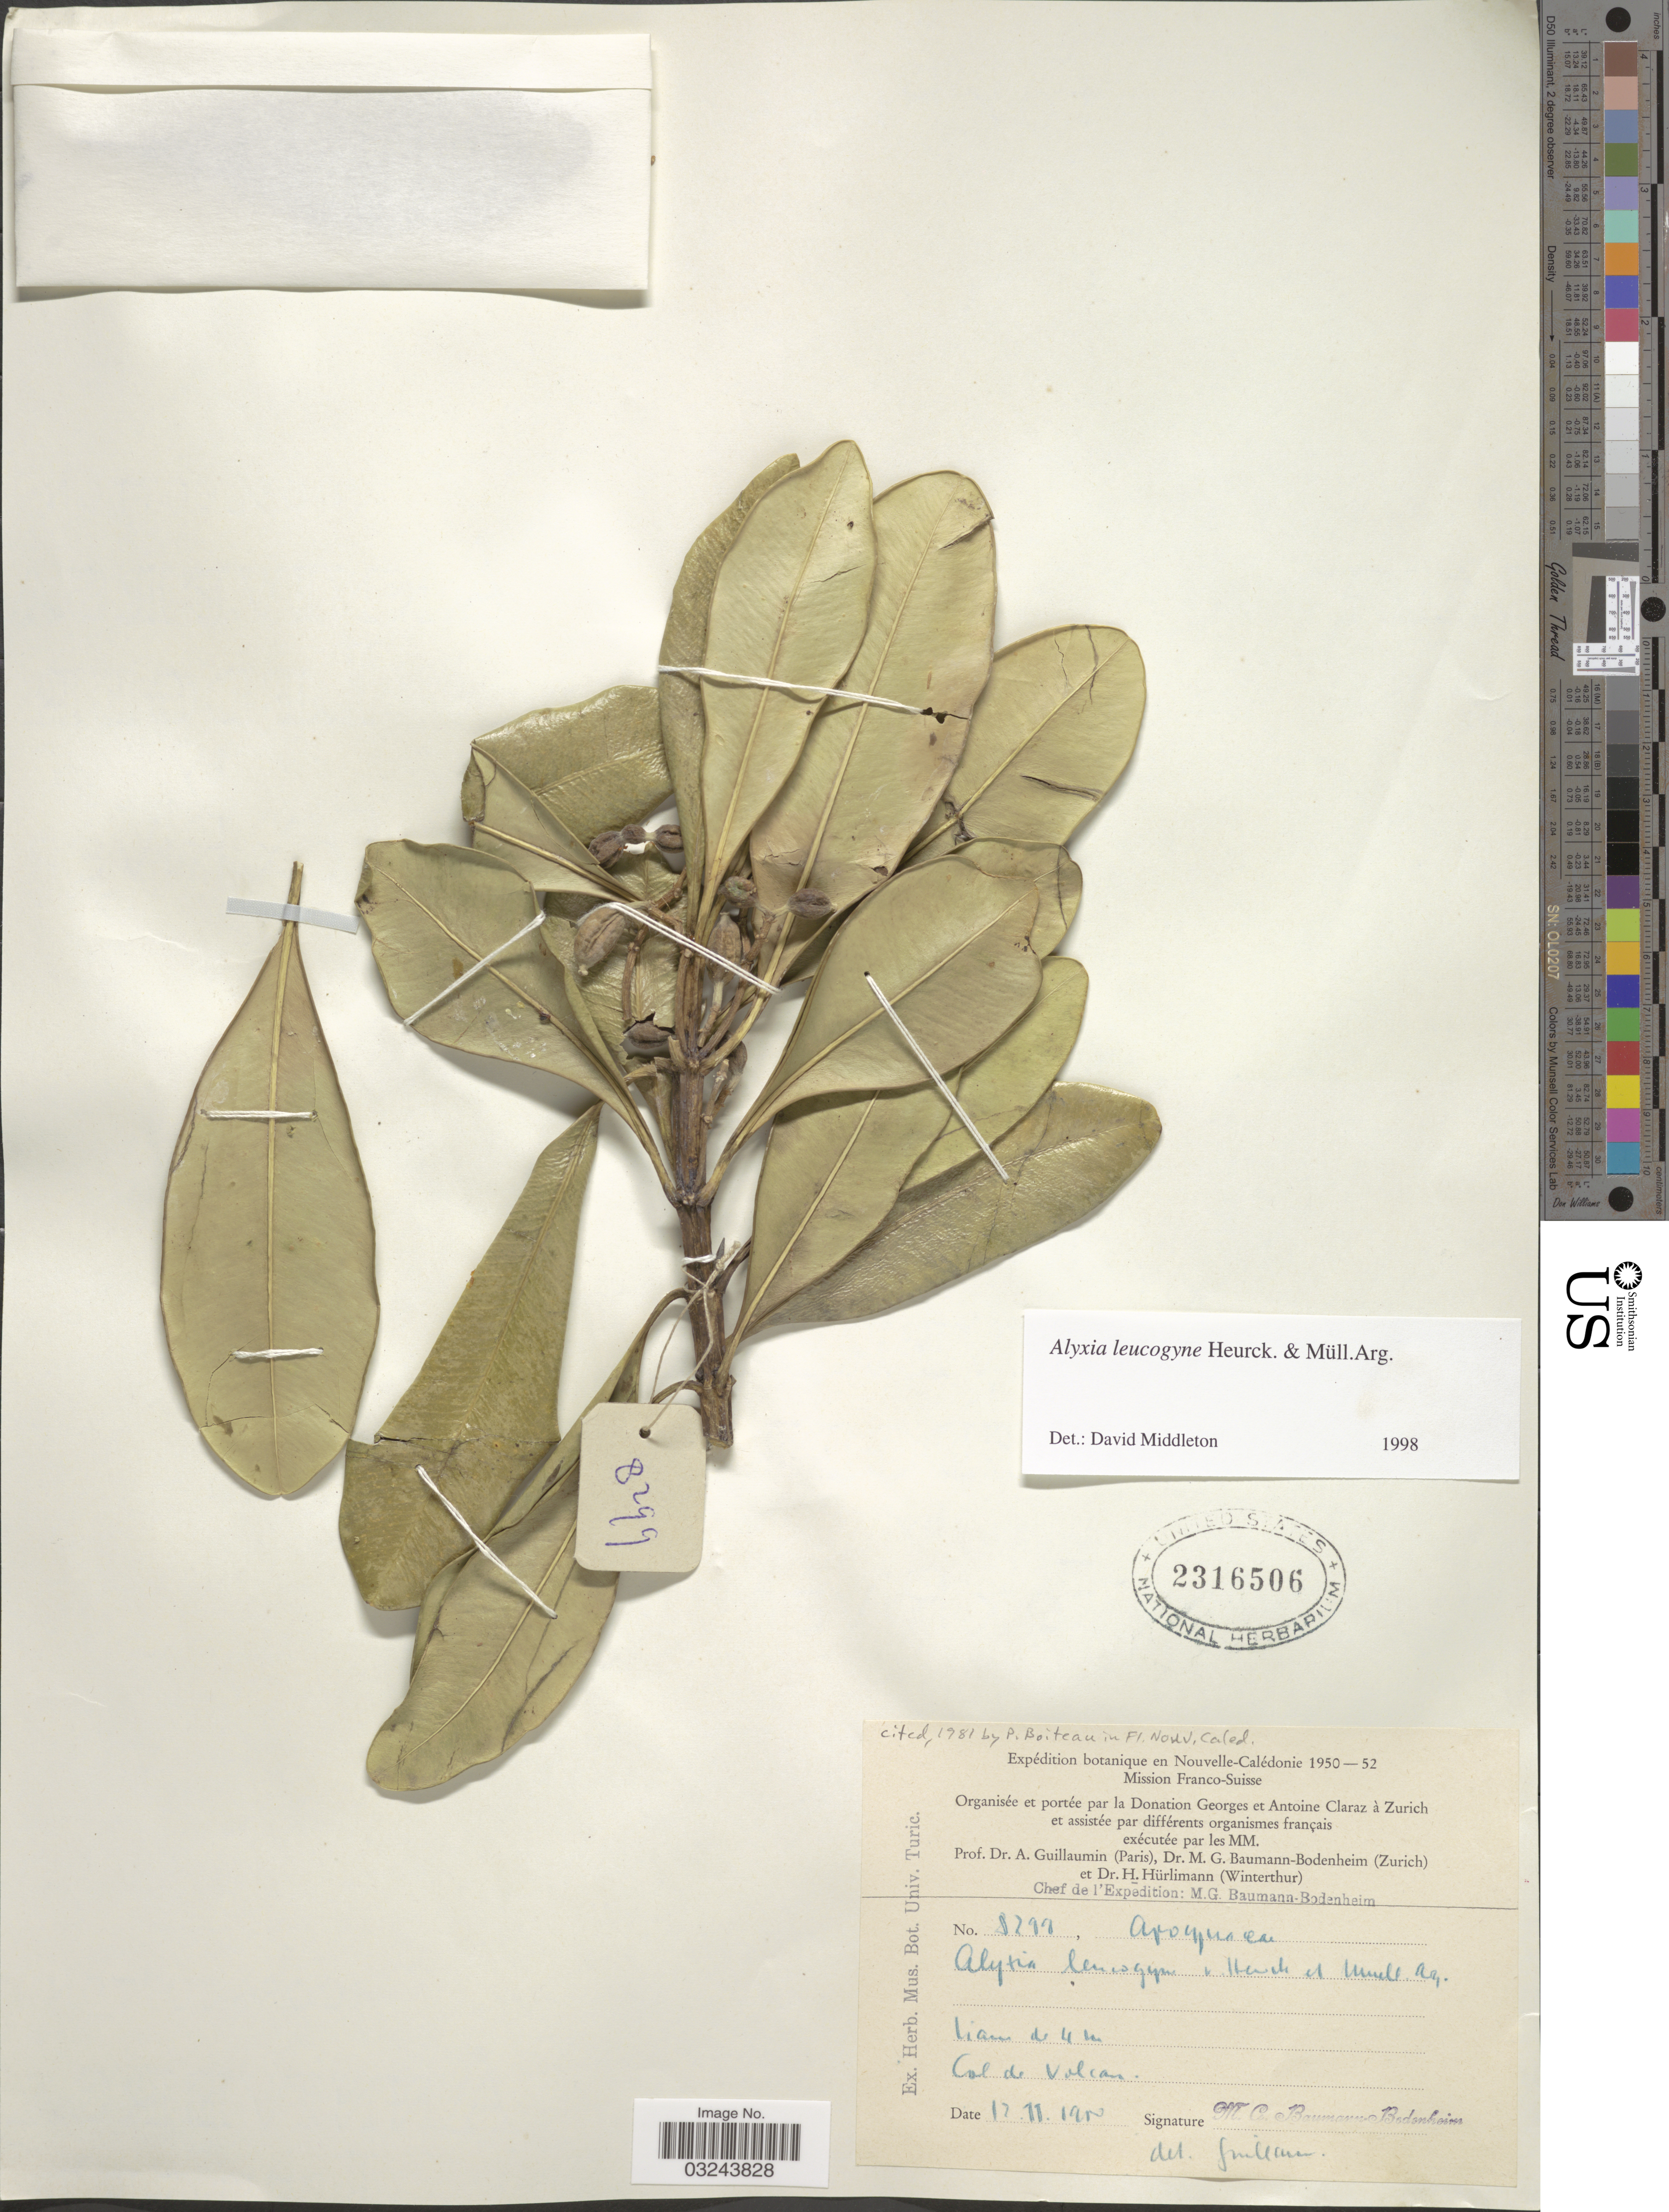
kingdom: Plantae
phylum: Tracheophyta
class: Magnoliopsida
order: Gentianales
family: Apocynaceae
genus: Alyxia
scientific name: Alyxia leucogyne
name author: Van Heurck & Müll. Arg.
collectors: M. G. Baumann-Bodenheim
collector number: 8299*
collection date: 1950-11-12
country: New Caledonia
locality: Nouvelle-Calédonie. Col de Volcan.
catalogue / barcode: US 2316506